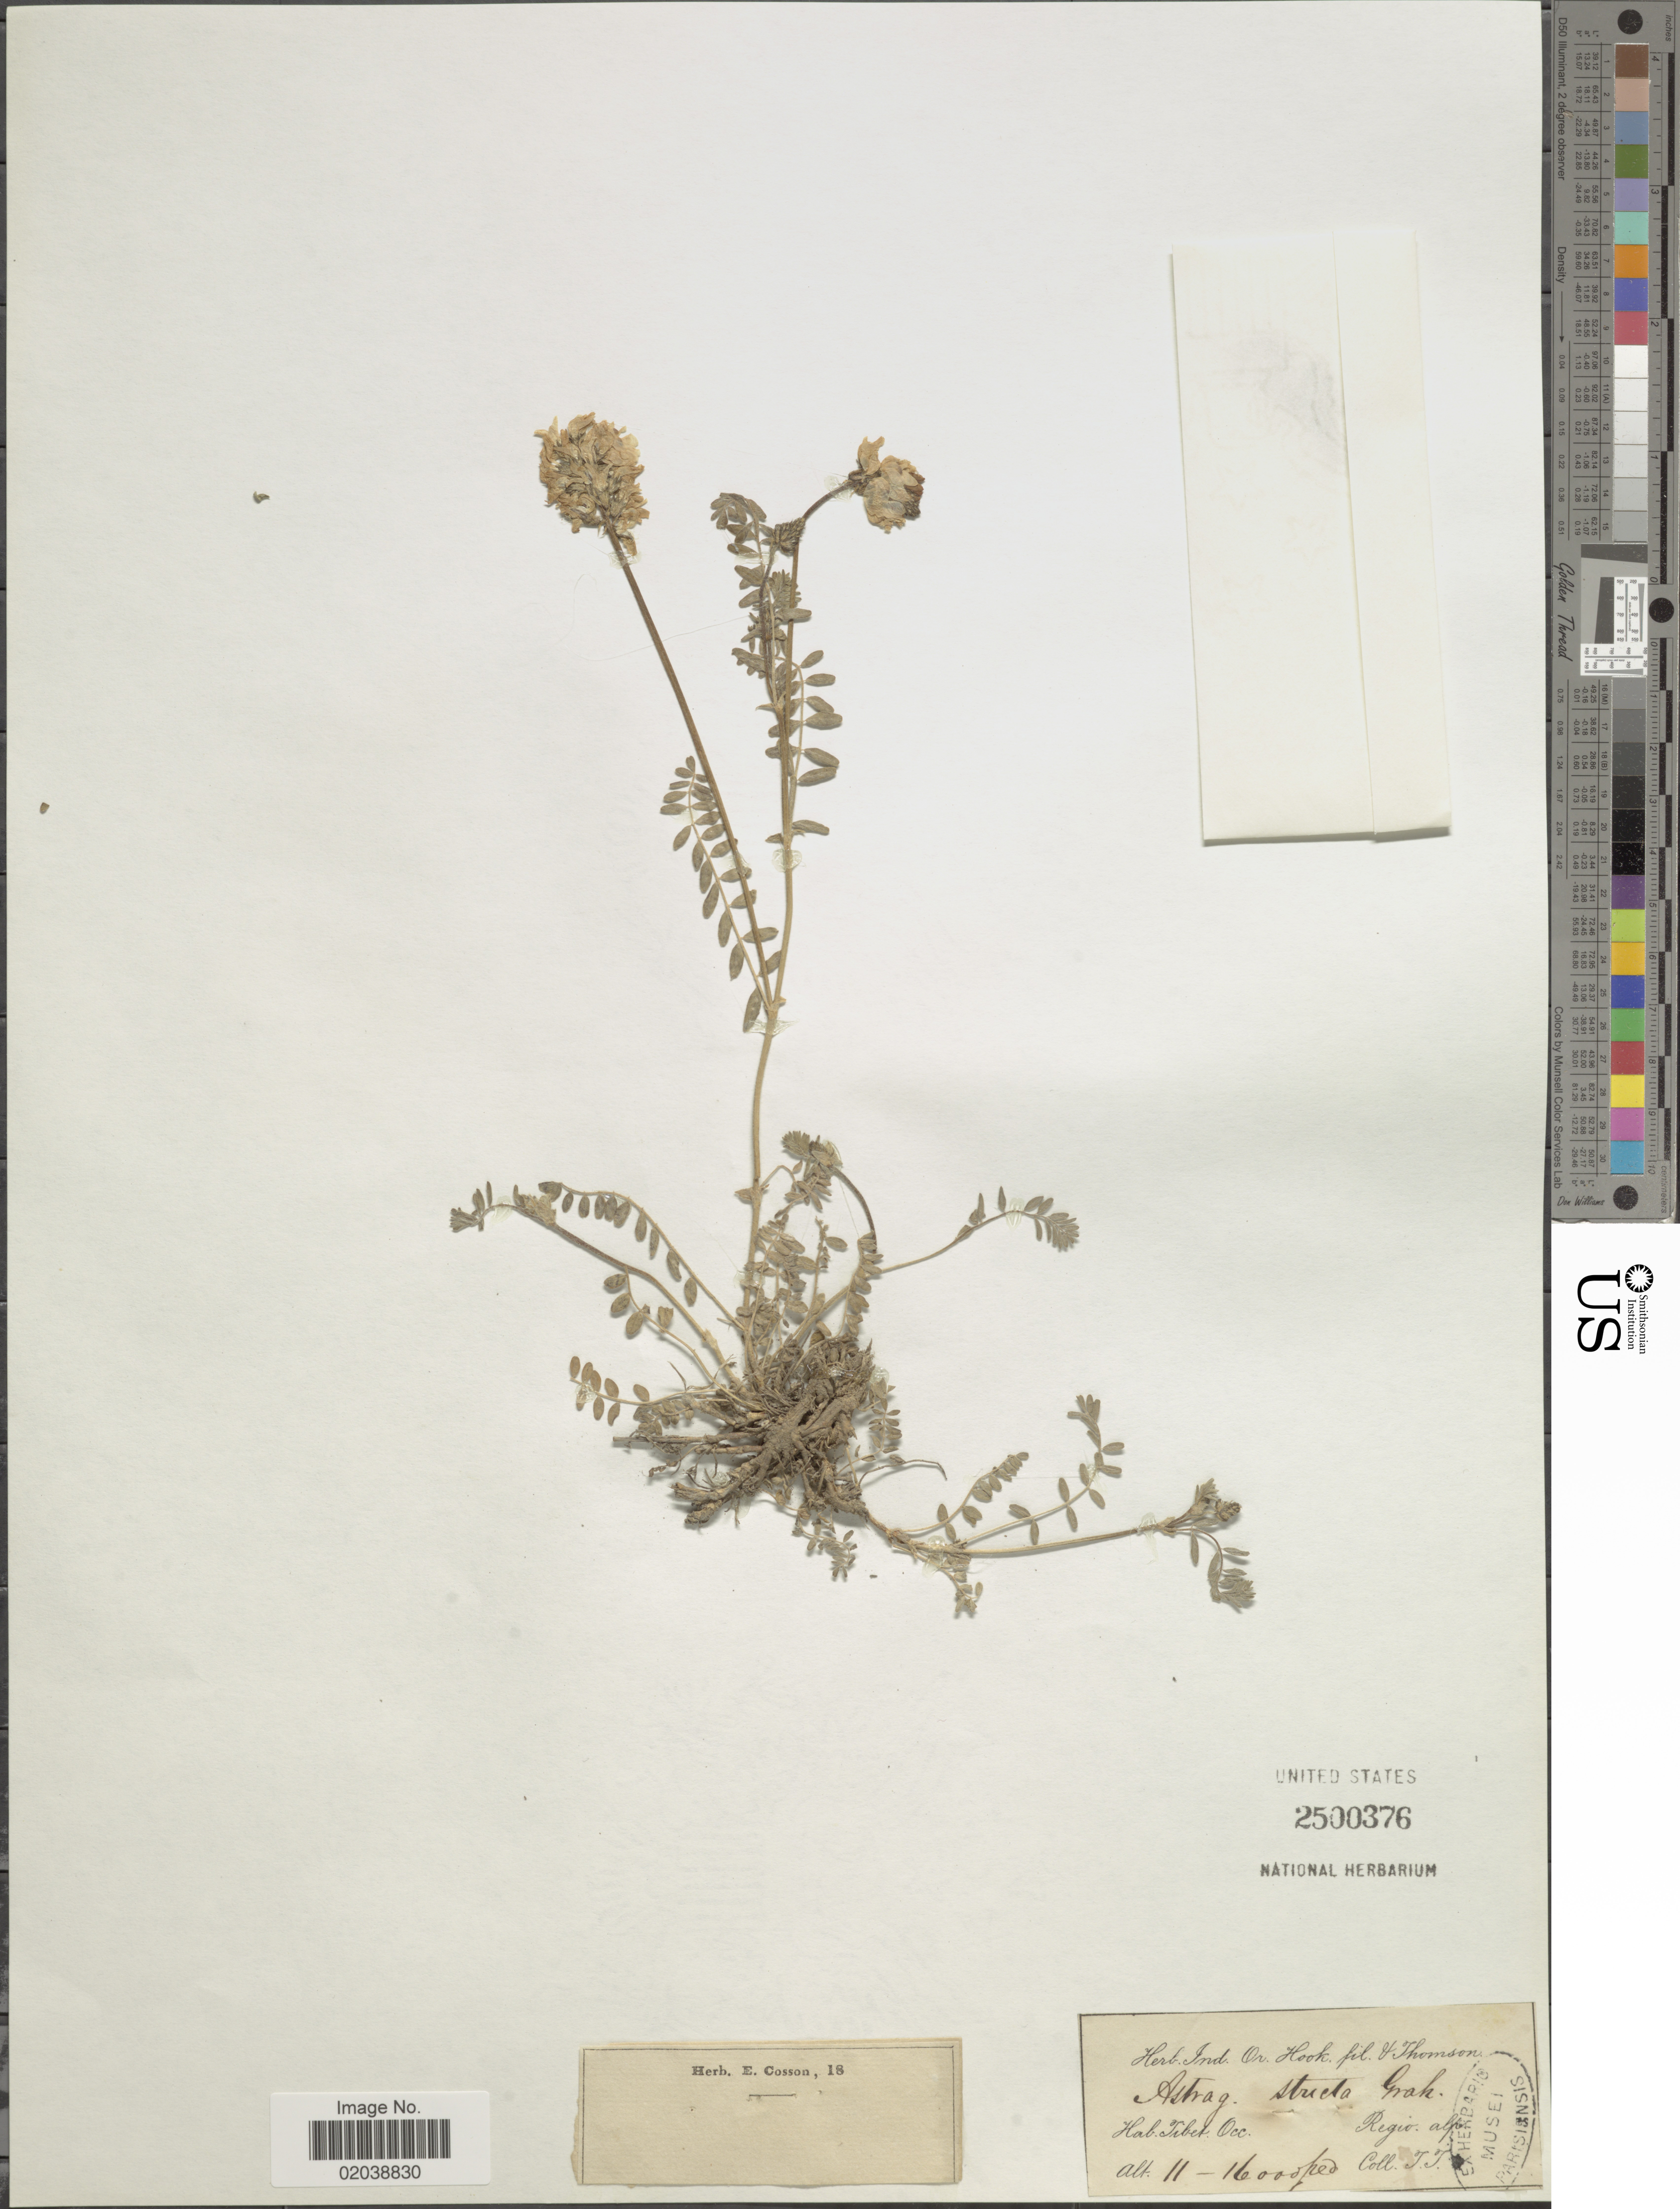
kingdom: Plantae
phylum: Tracheophyta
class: Magnoliopsida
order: Fabales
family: Fabaceae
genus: Astragalus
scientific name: Astragalus strictus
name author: Graham ex Benth.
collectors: T. Thomson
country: China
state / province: Xizang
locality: Tibet. Occ, regio alp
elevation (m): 3353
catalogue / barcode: US 2500376